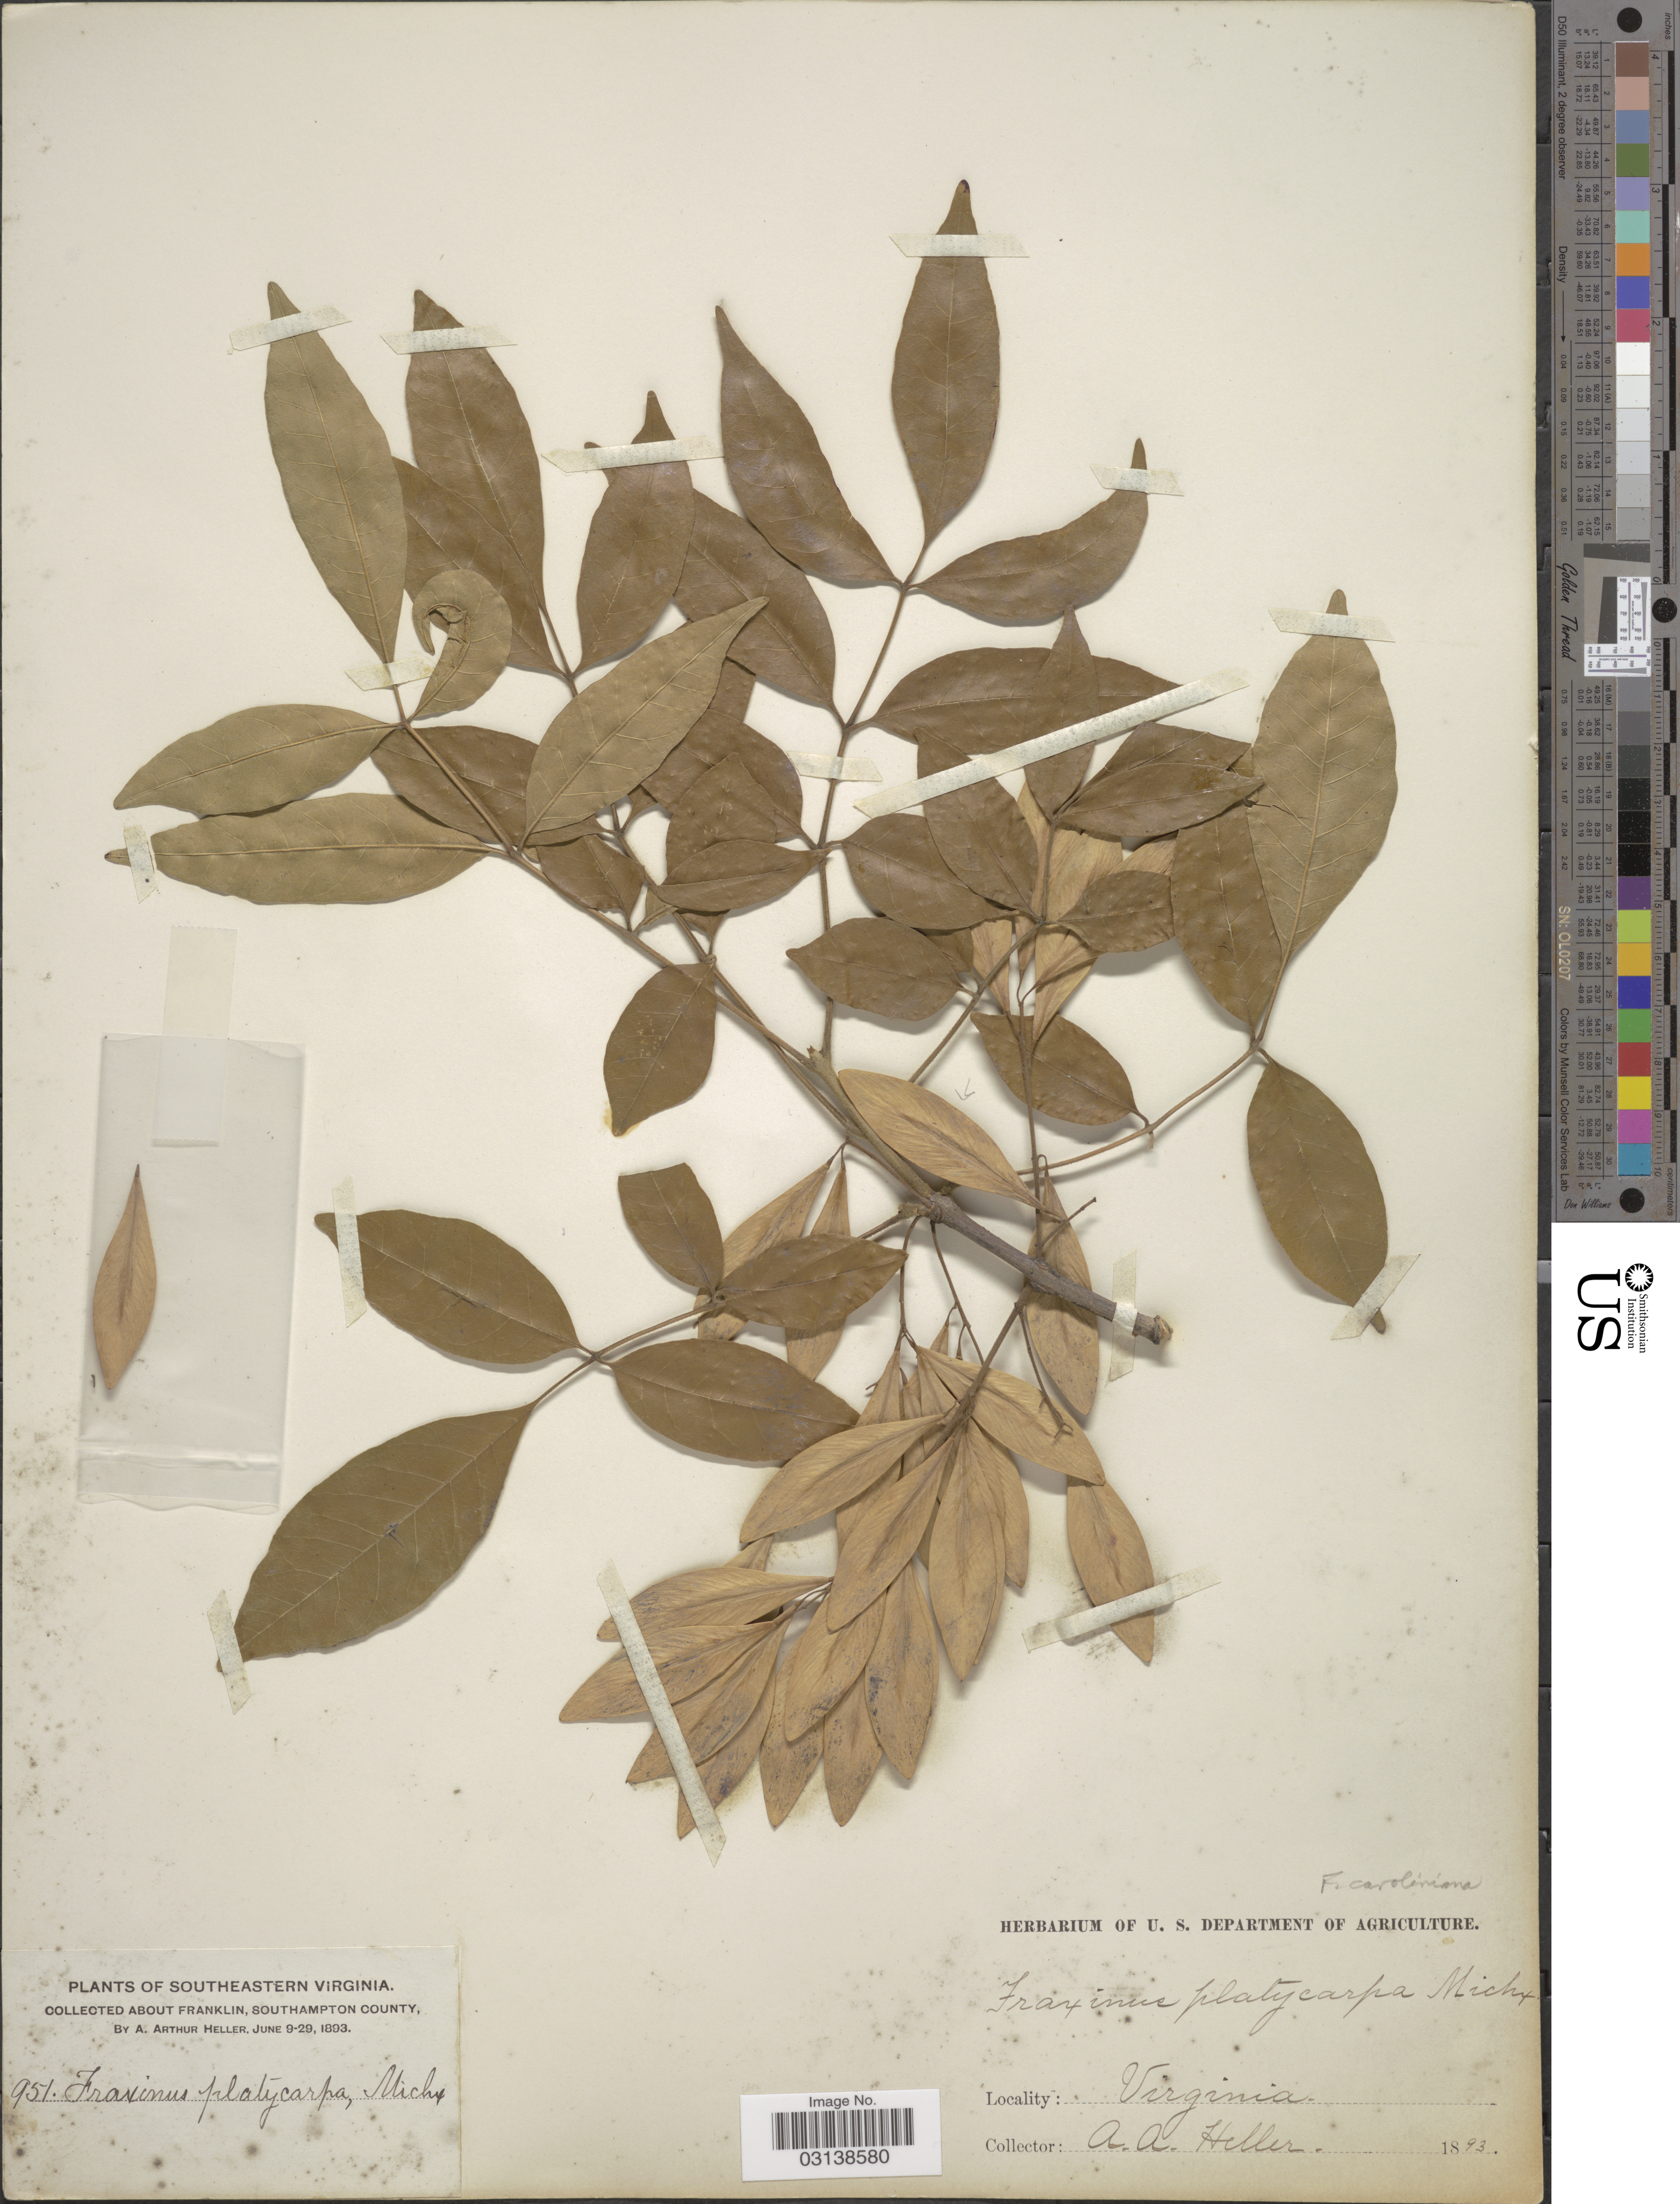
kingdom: Plantae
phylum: Tracheophyta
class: Magnoliopsida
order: Lamiales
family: Oleaceae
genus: Fraxinus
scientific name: Fraxinus caroliniana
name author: Mill.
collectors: A. A. Heller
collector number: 951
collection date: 1893-06-09/1893-06-29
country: United States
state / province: Virginia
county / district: City of Franklin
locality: Southeastern Virginia, About Franklin, Southampton County.